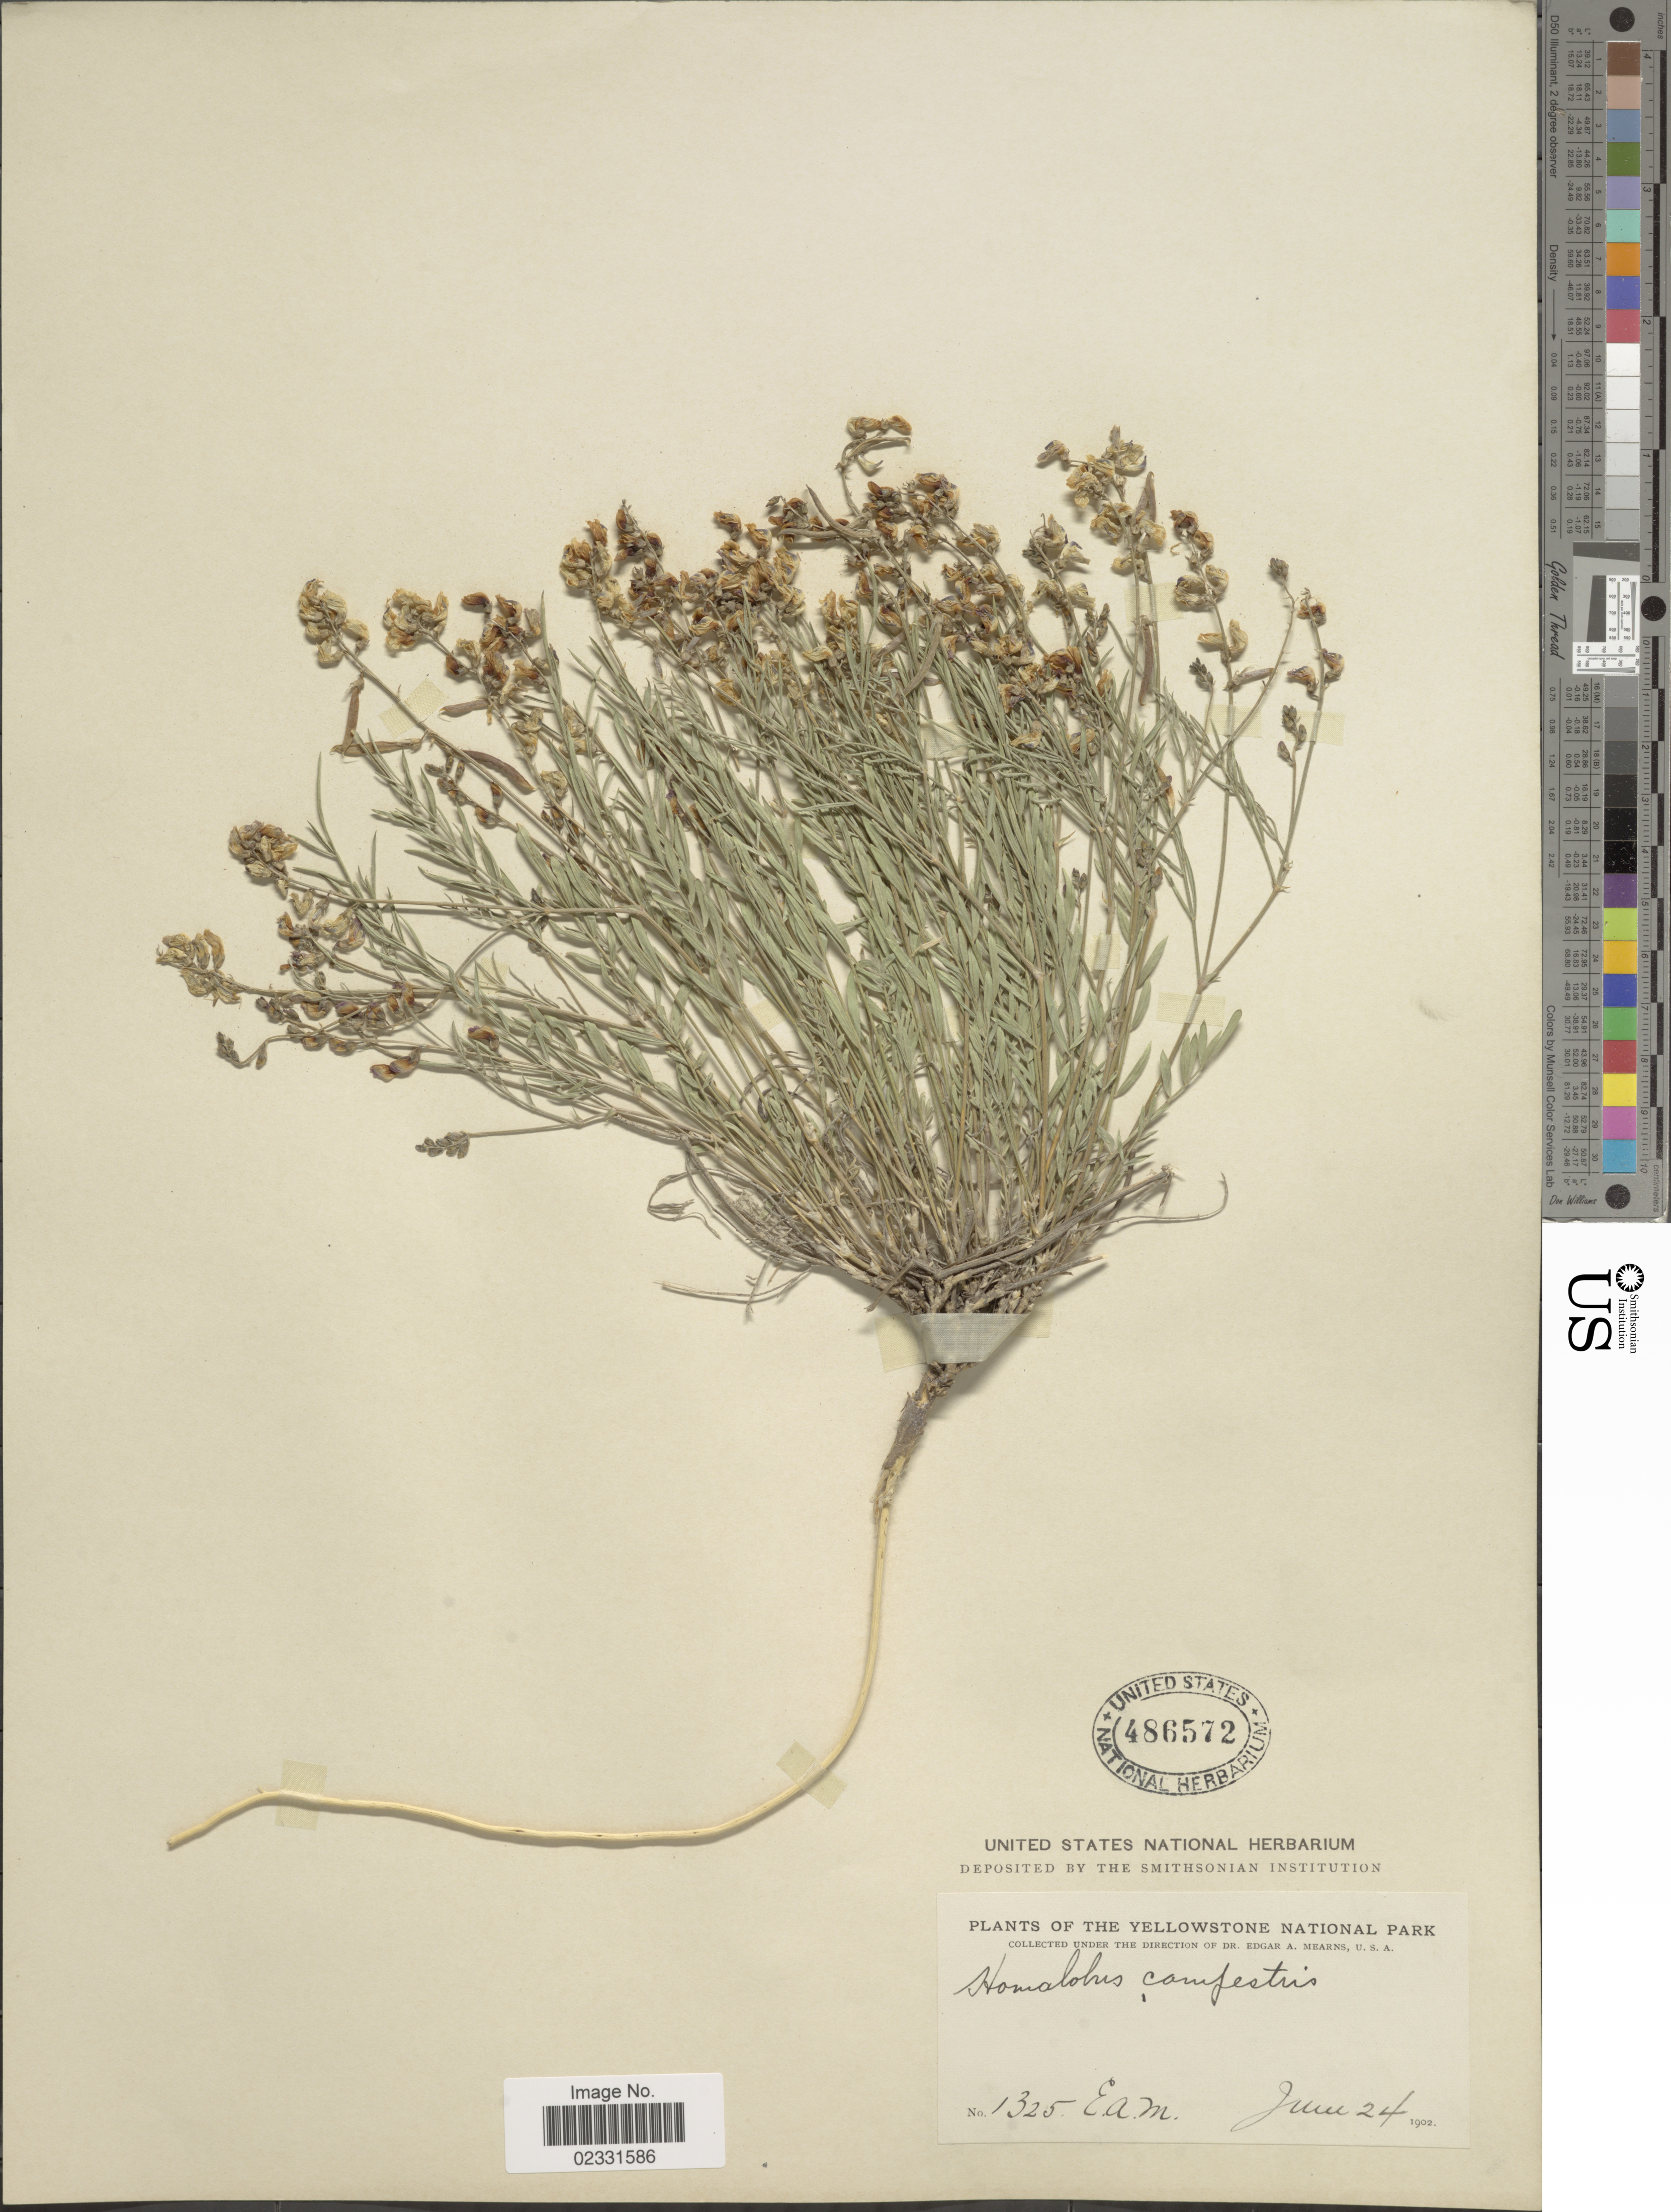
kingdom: Plantae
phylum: Tracheophyta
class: Magnoliopsida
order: Fabales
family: Fabaceae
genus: Astragalus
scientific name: Astragalus griseopubescens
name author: E. Sheld.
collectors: E. A. Mearns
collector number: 1325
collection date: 1902-06-24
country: United States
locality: The Yellowstone National Park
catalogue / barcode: US 486572